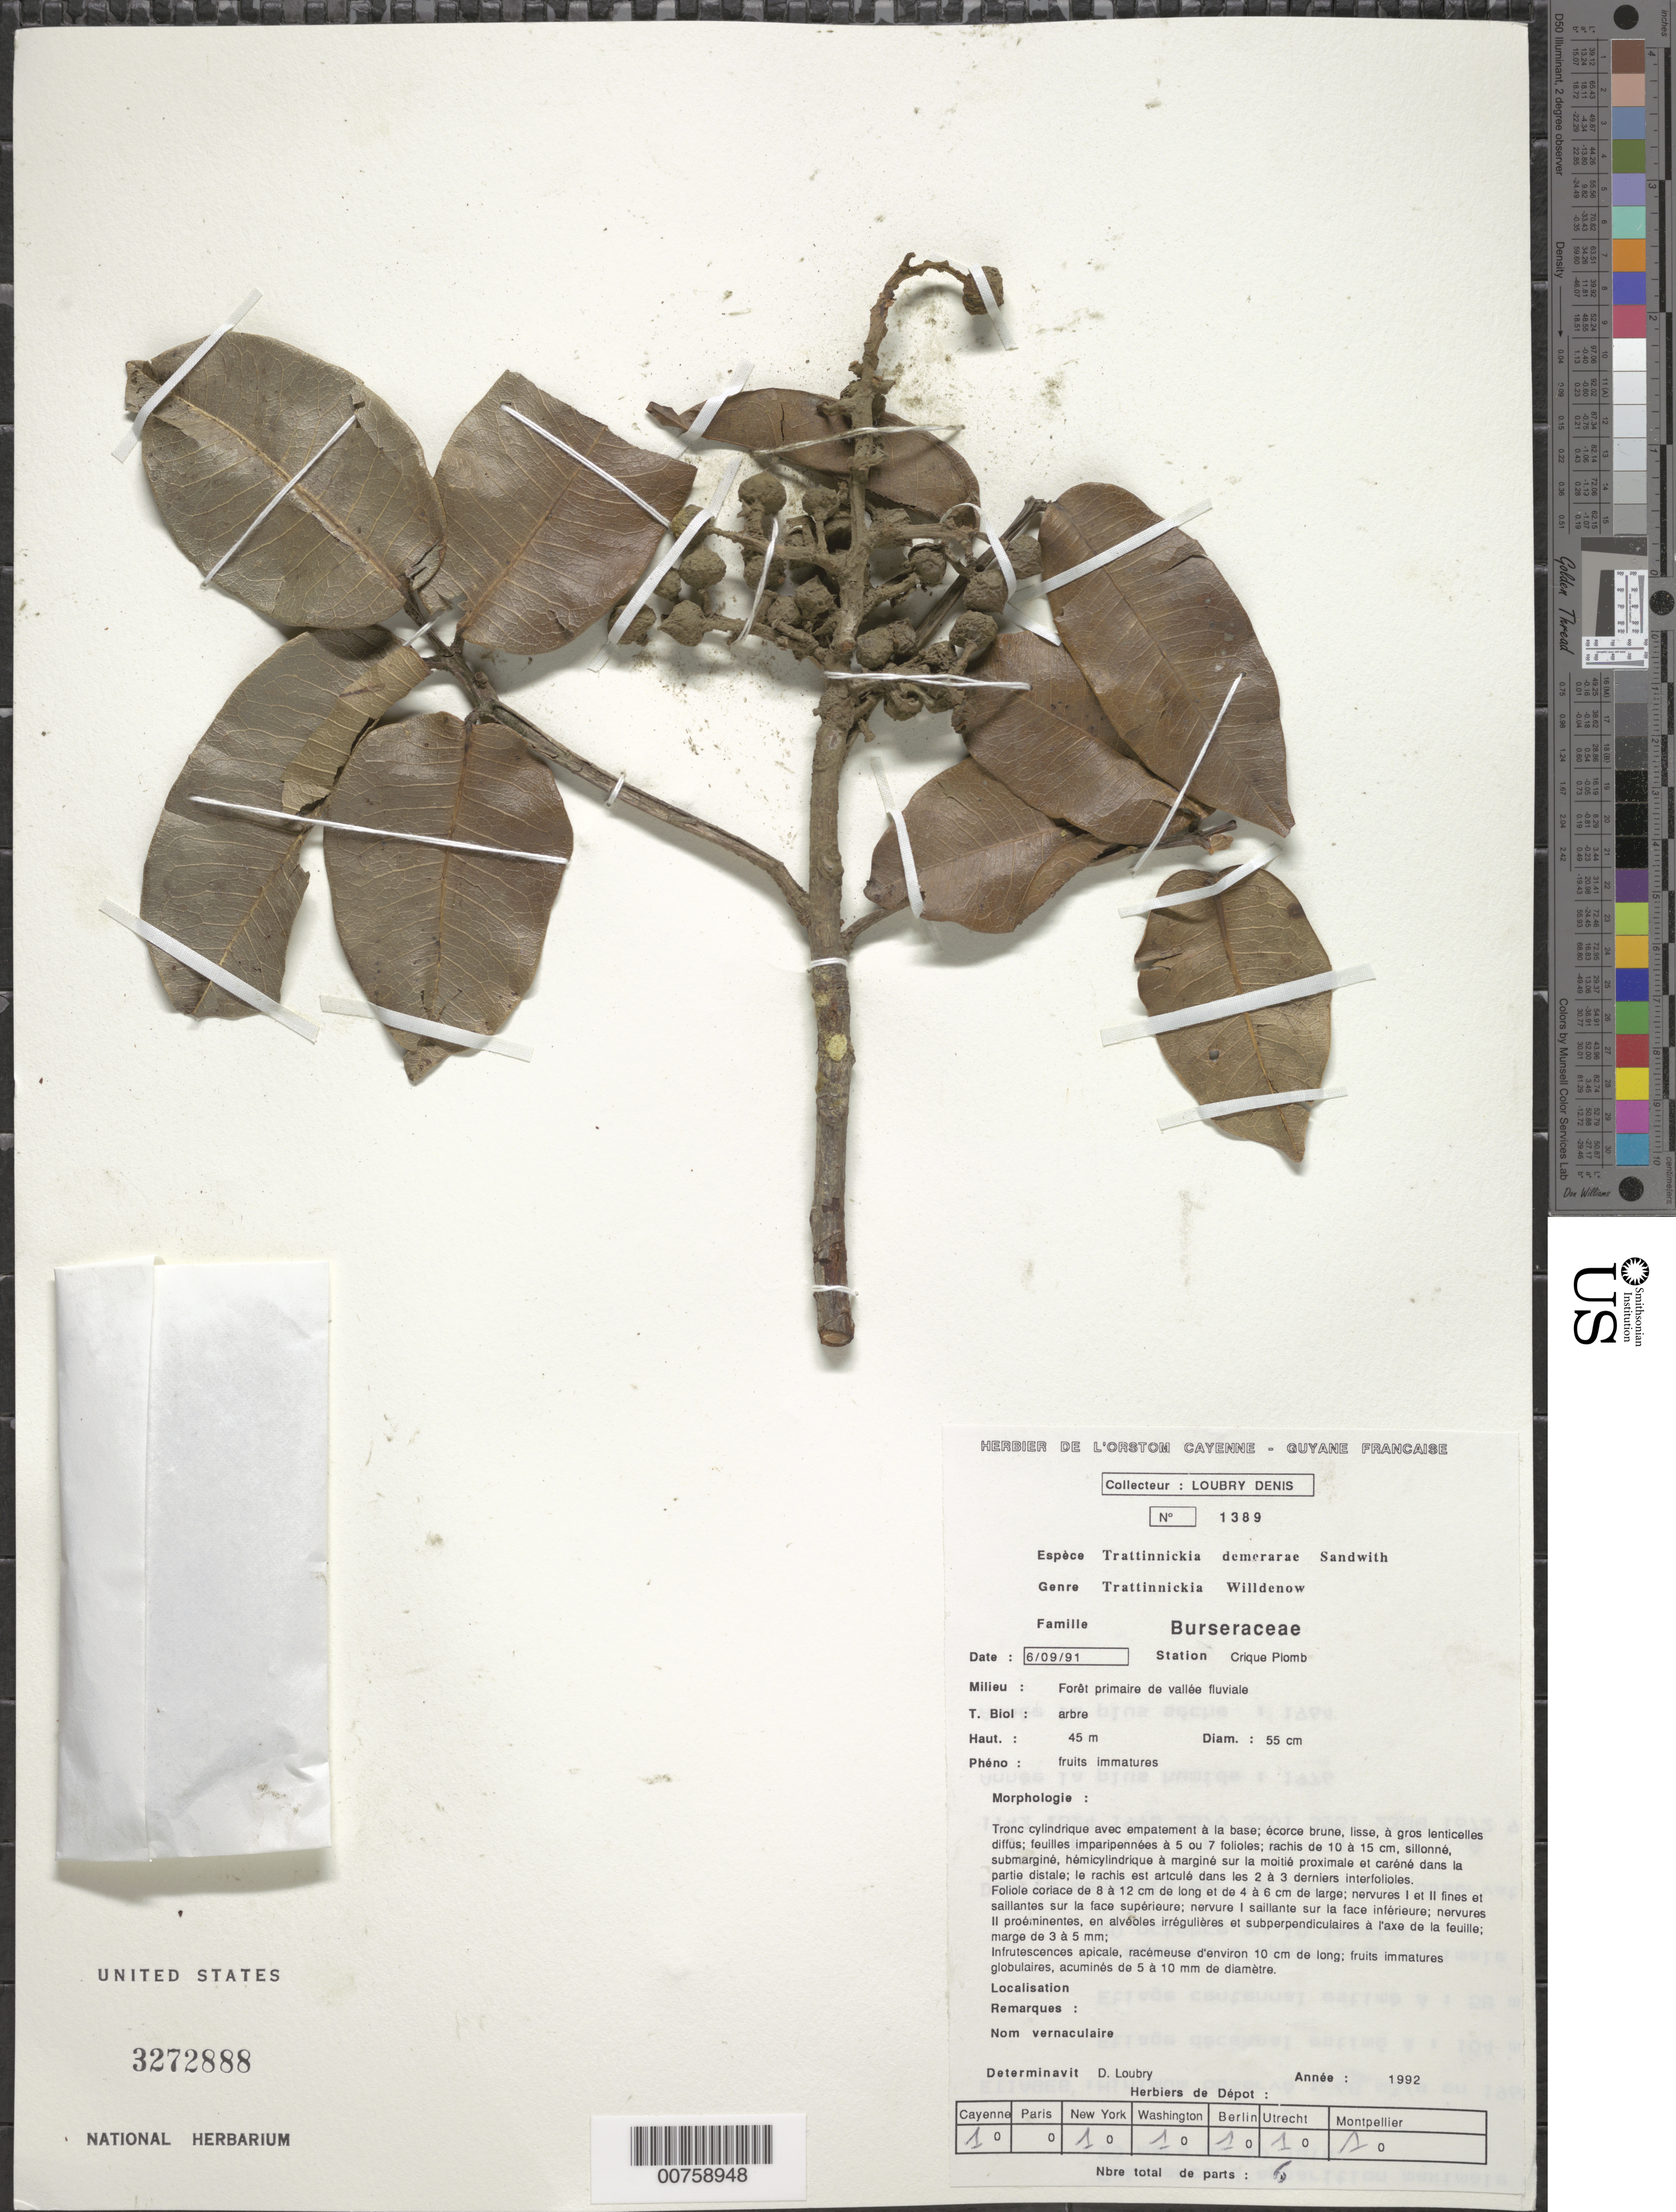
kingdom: Plantae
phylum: Tracheophyta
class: Magnoliopsida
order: Sapindales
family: Burseraceae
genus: Trattinnickia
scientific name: Trattinnickia demerarae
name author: Sandwith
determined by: Loubry, D.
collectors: D. Loubry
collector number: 1389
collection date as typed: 6-Sep-91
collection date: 1991-09-06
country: French Guiana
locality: Crique Plomb, Bassin du Sinnamary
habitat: Primary forest of river valley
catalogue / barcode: US 3272888